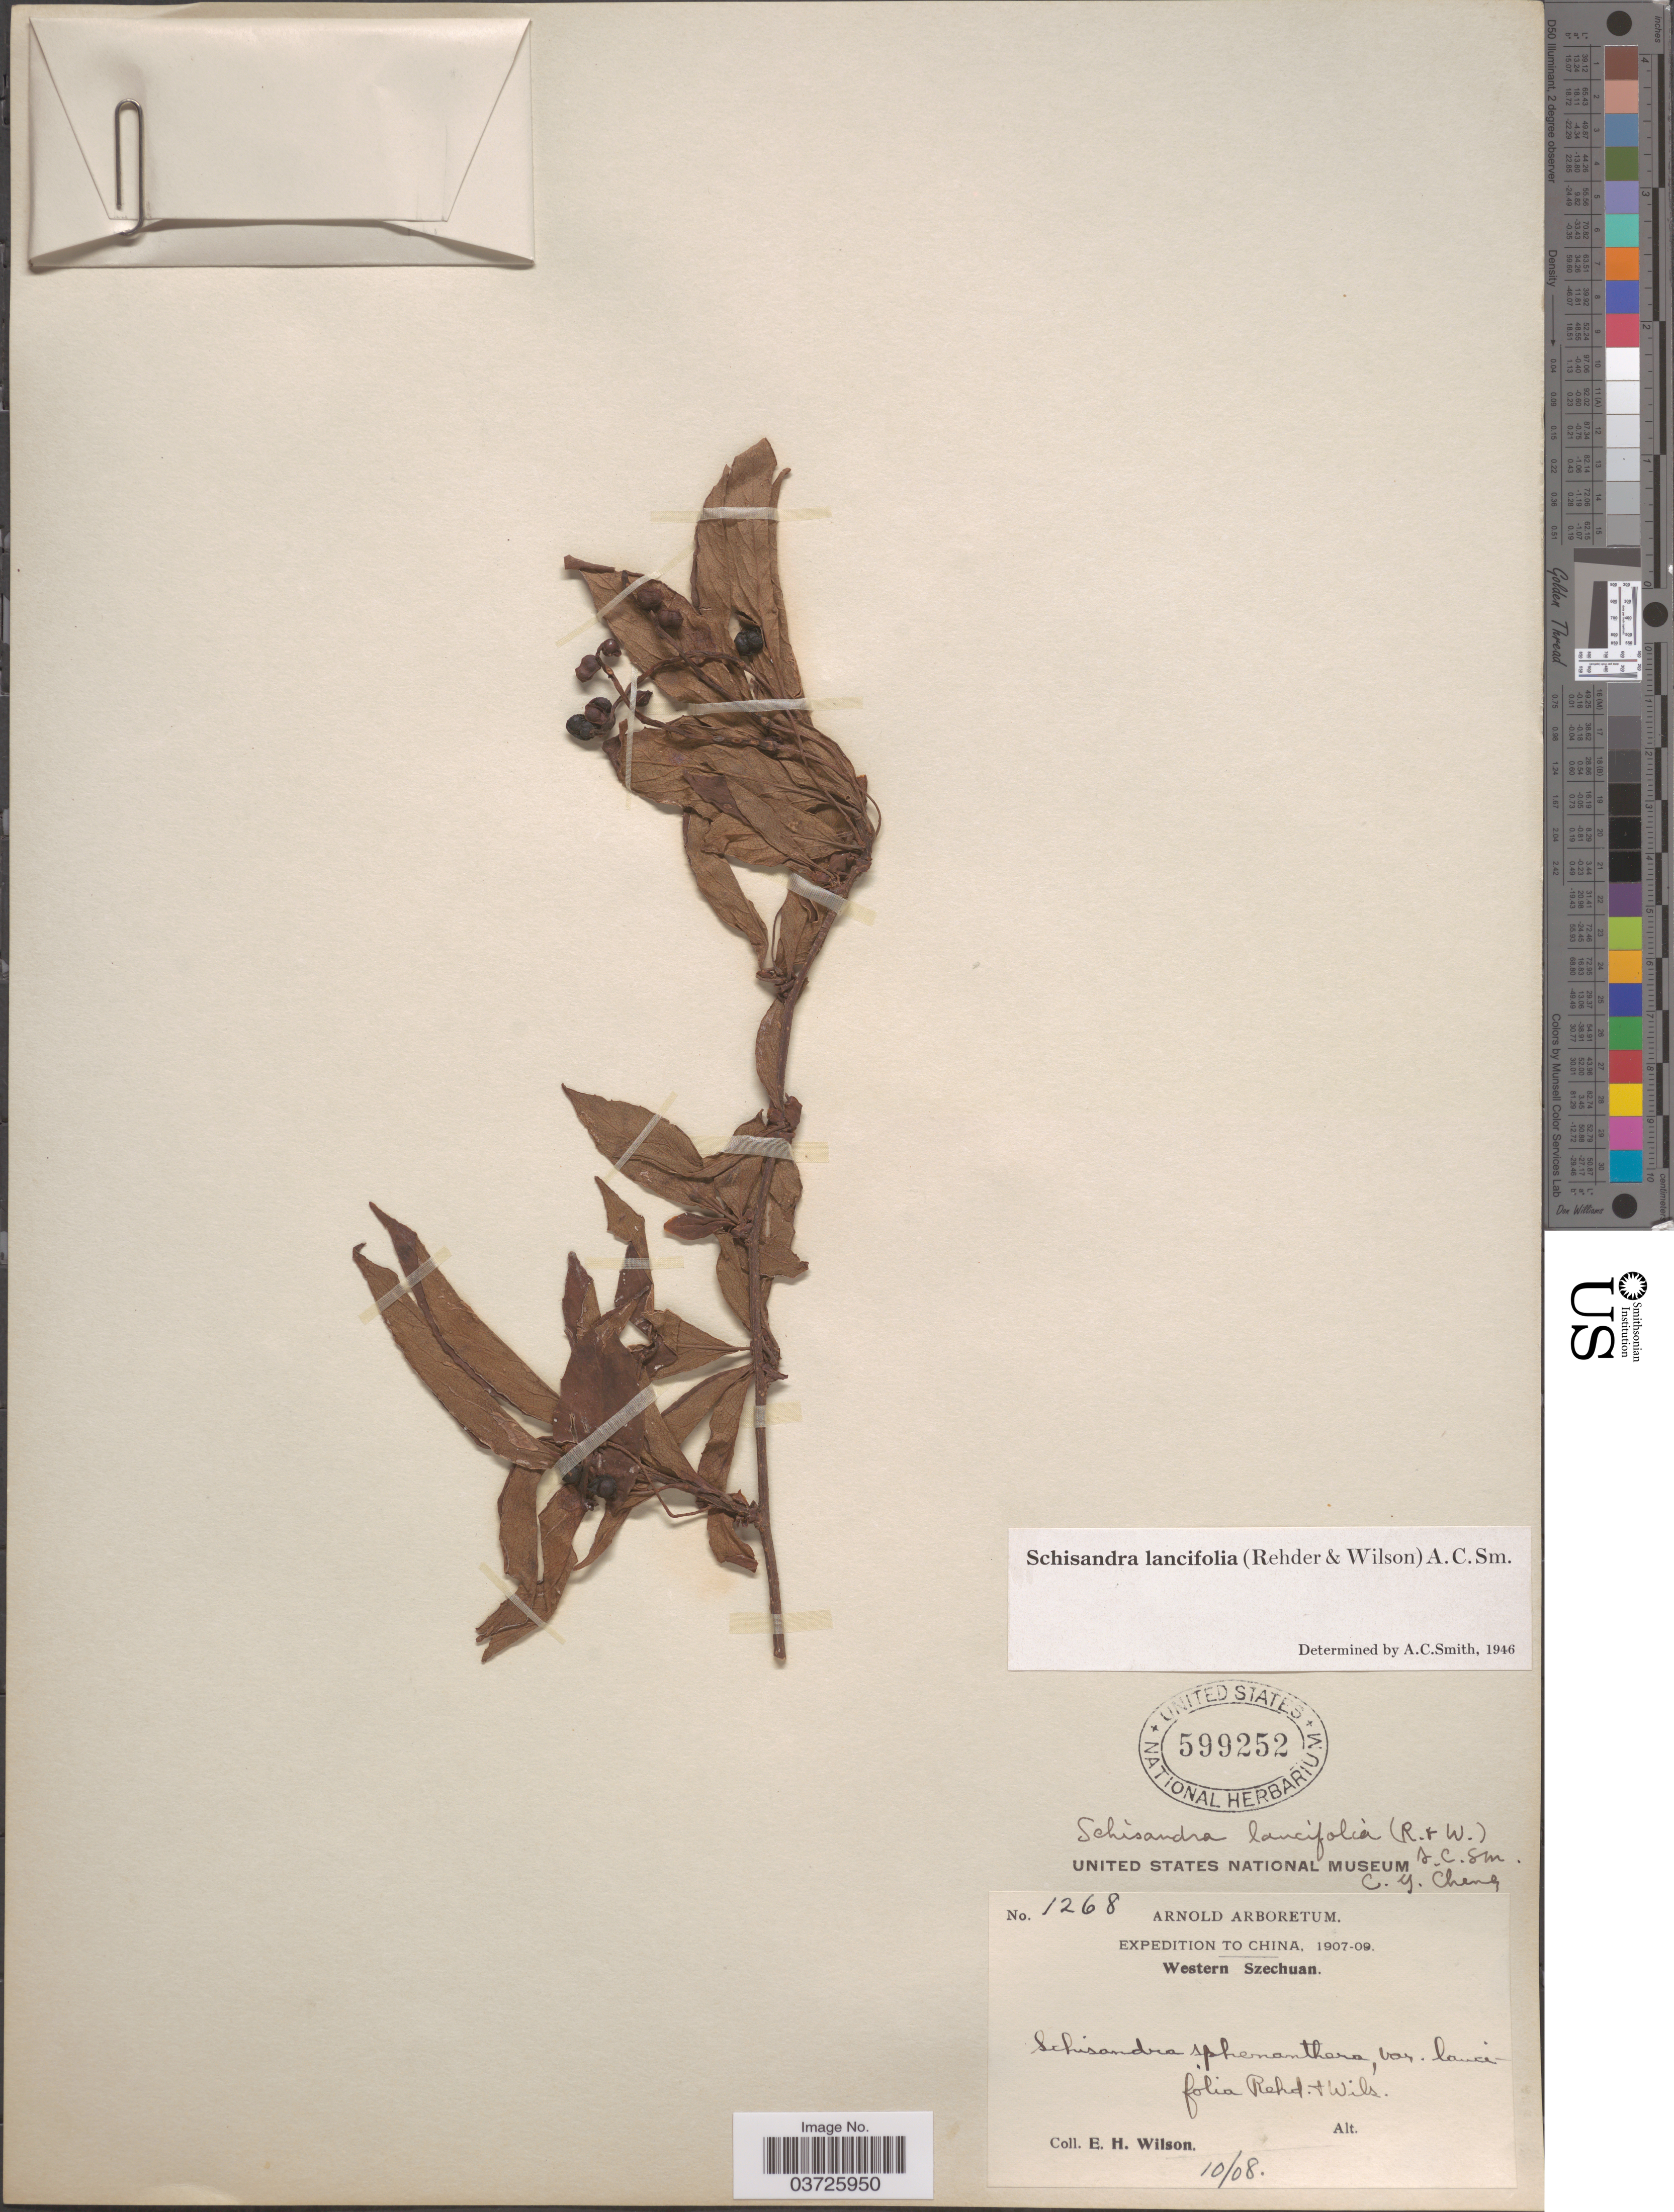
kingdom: Plantae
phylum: Tracheophyta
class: Magnoliopsida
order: Austrobaileyales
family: Schisandraceae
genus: Schisandra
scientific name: Schisandra lancifolia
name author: (Rehder & P. Wilson) A.C. Sm.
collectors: E. Wilson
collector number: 1268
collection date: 1908-10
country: China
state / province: Sichuan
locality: Western Szechuan.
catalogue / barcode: US 599252